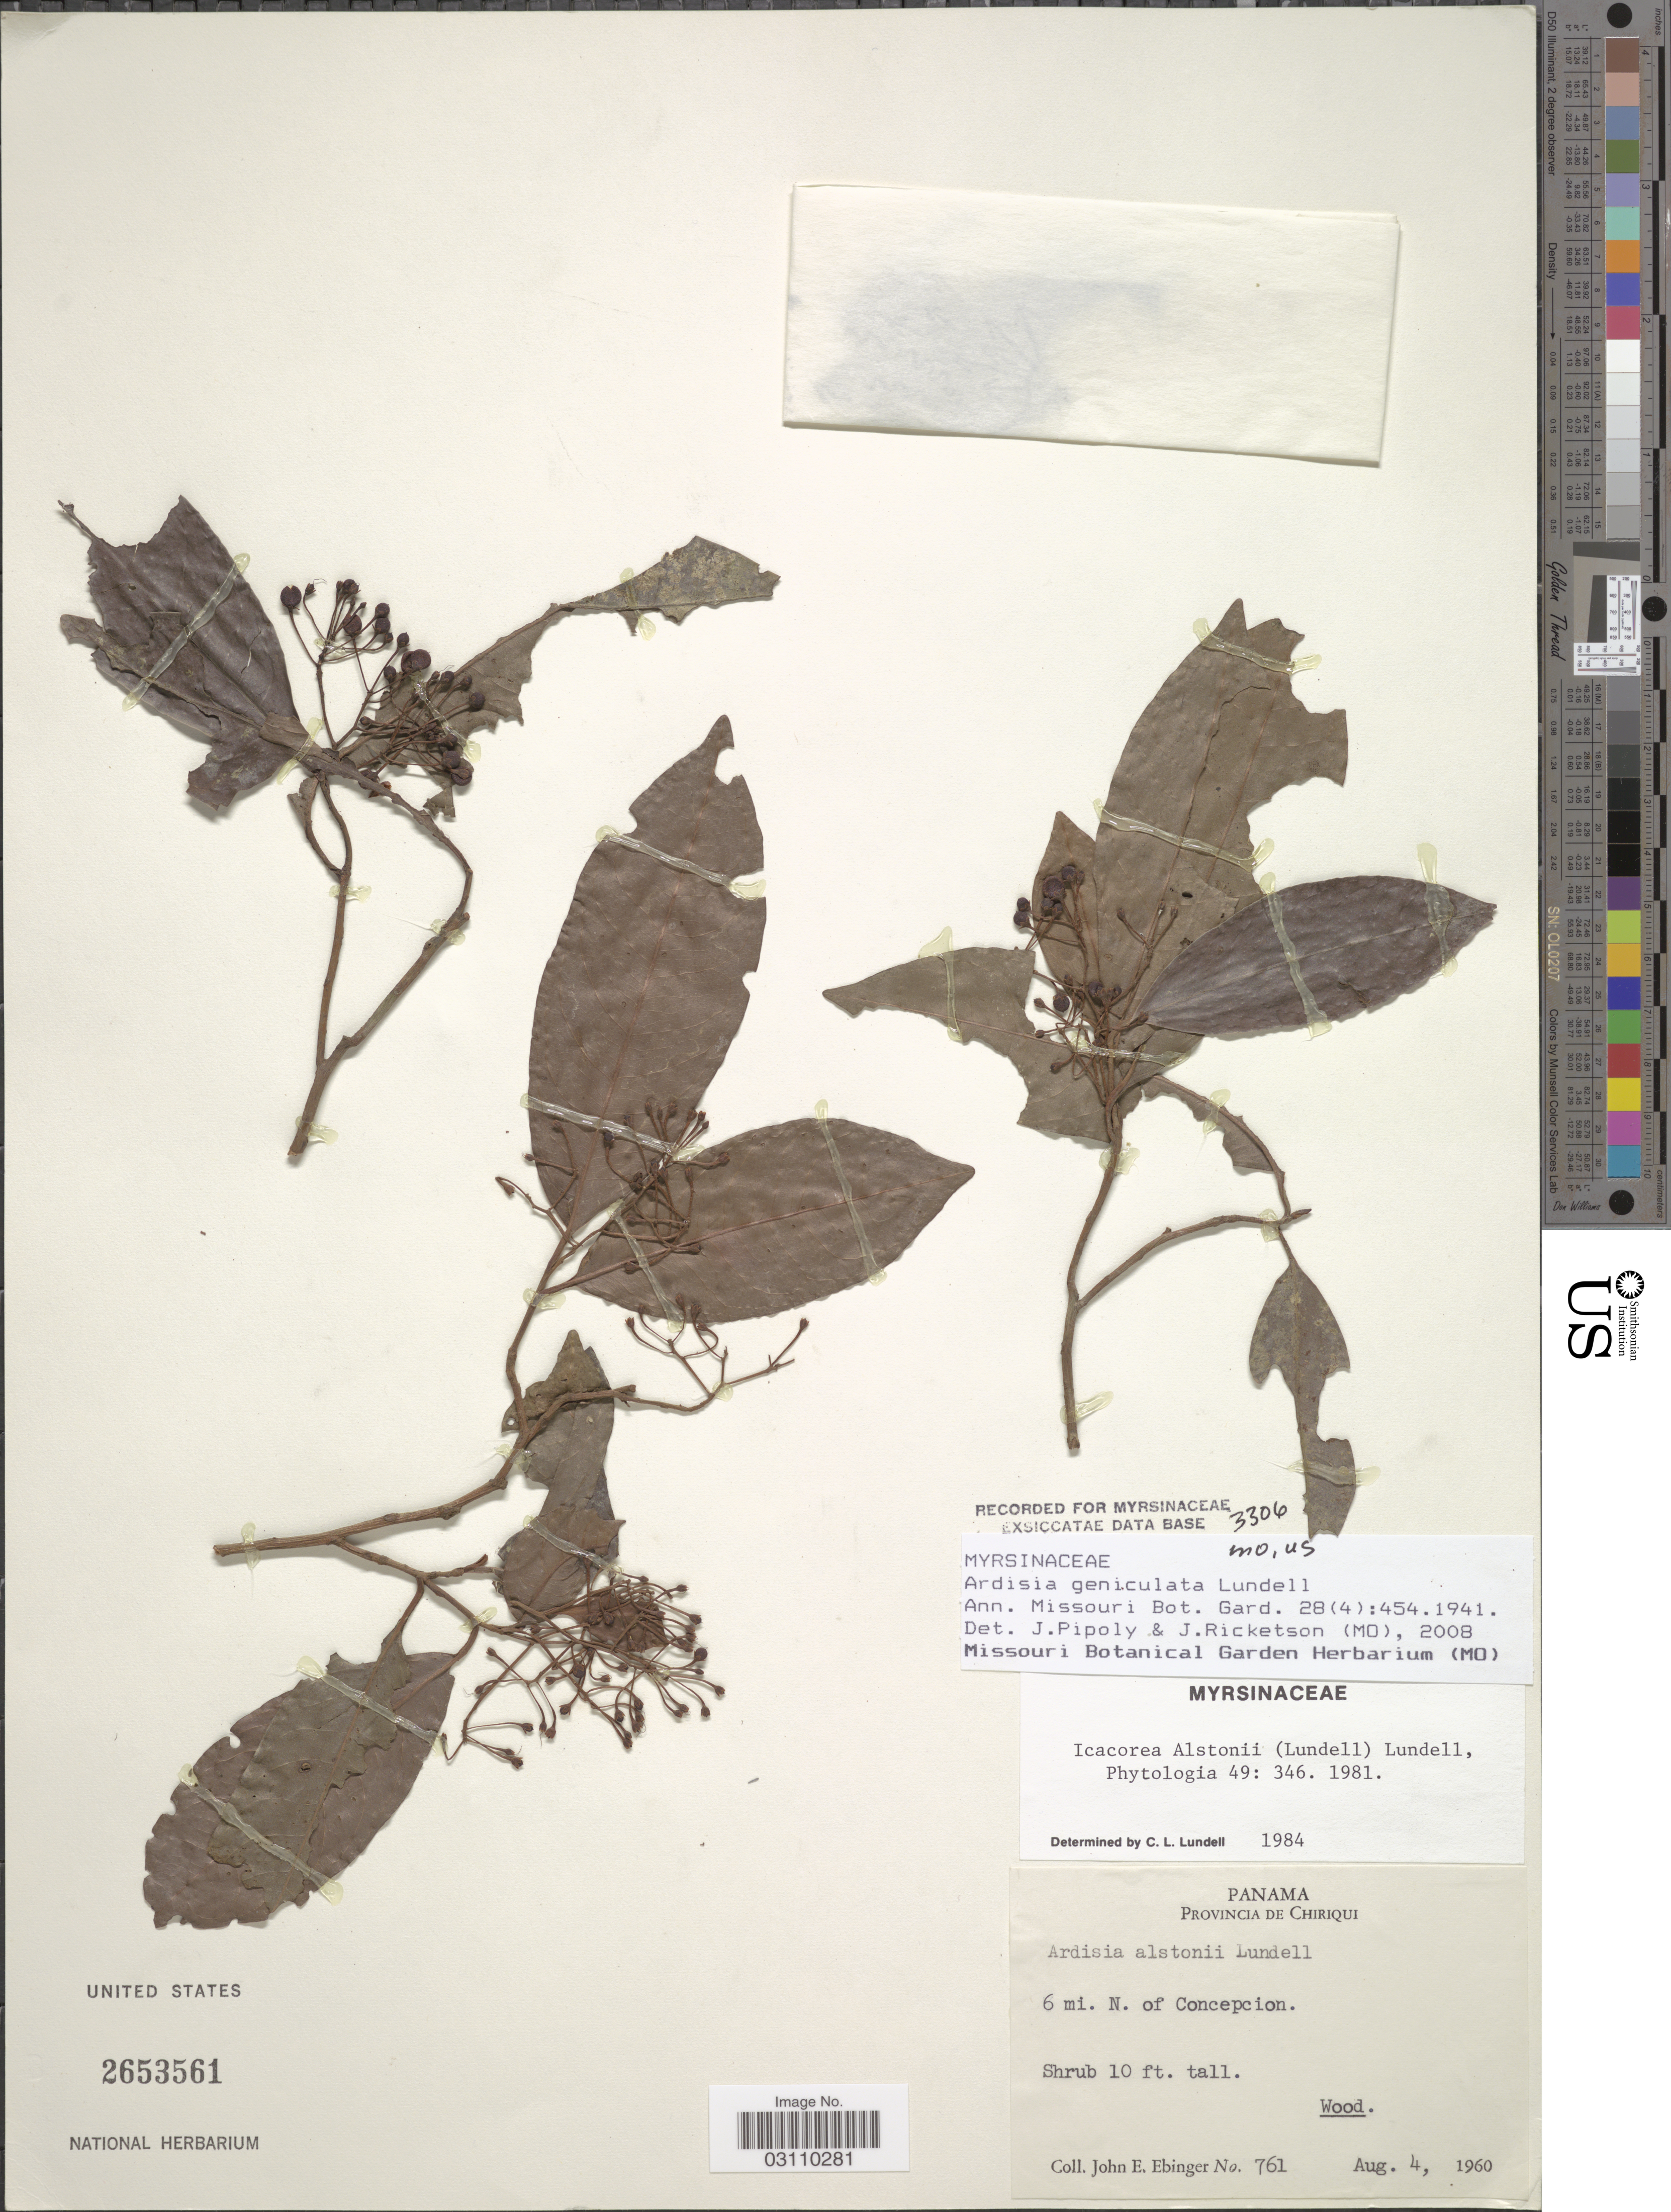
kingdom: Plantae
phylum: Tracheophyta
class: Magnoliopsida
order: Ericales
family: Primulaceae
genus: Ardisia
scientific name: Ardisia geniculata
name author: Lundell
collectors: J. Ebinger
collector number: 761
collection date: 1960-08-04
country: Panama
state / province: Chiriqui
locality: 6 mi. N of Concepcion.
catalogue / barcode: US 2653561